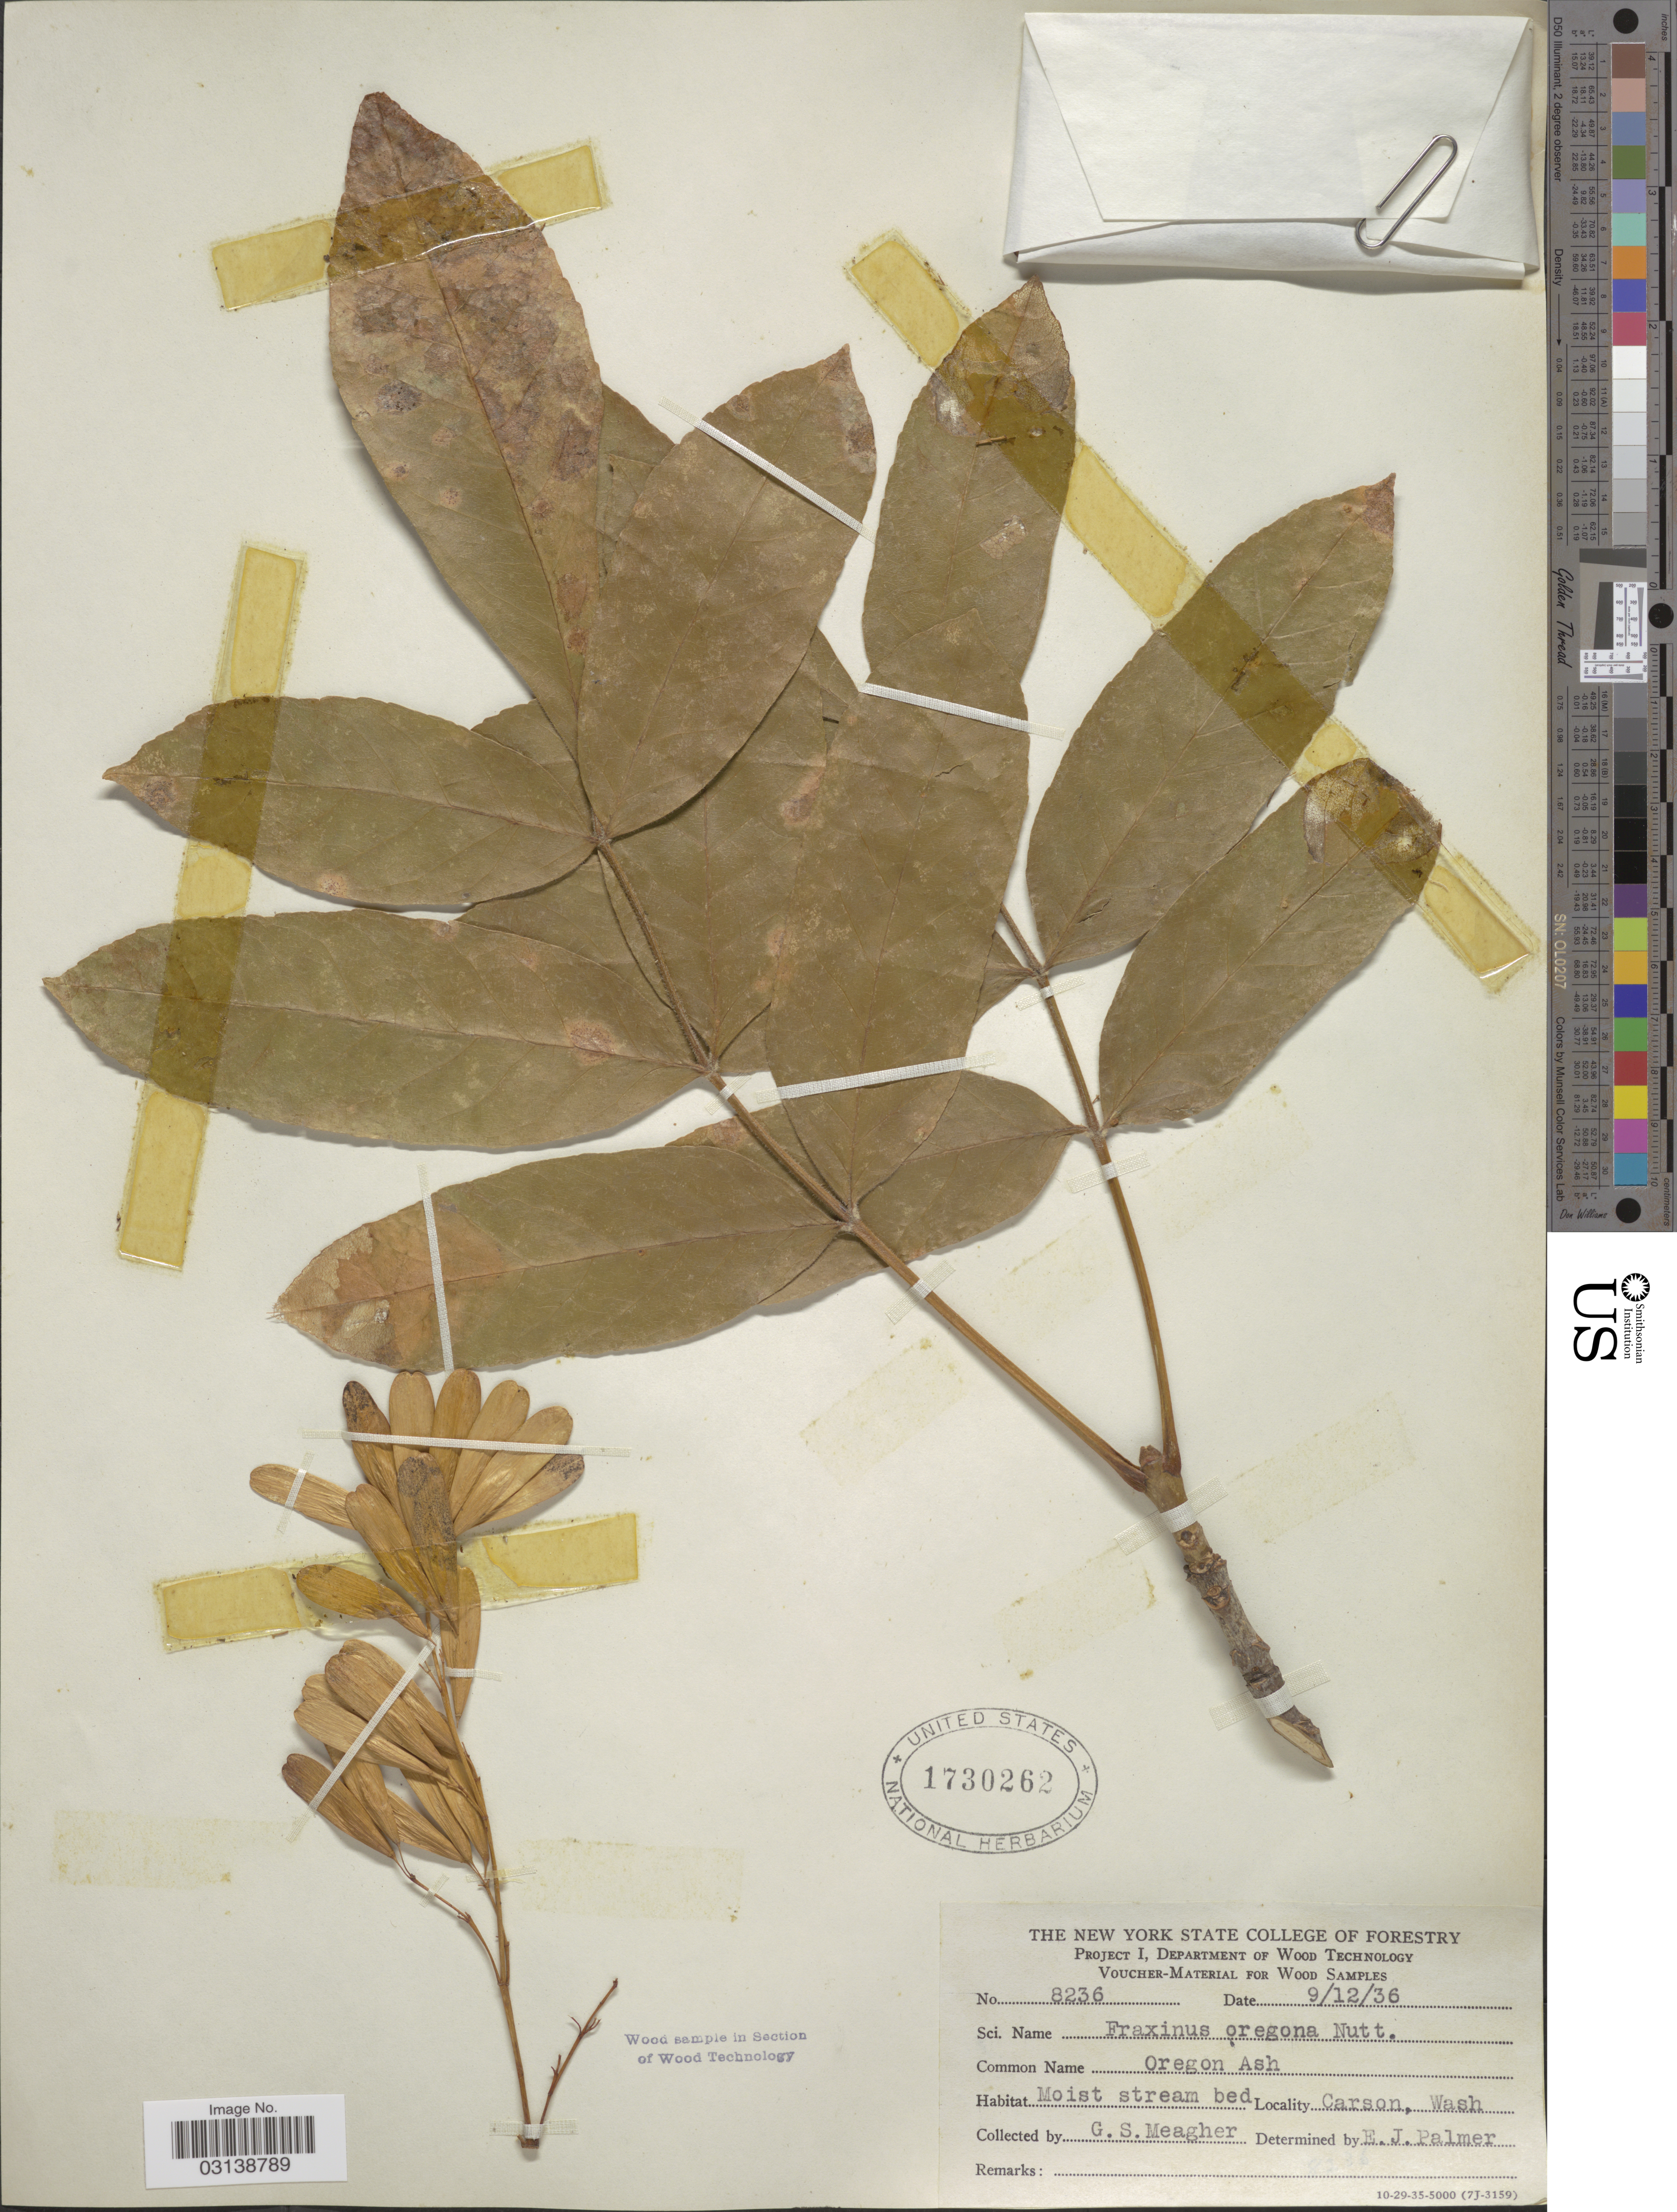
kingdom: Plantae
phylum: Tracheophyta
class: Magnoliopsida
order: Lamiales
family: Oleaceae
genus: Fraxinus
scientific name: Fraxinus latifolia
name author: Benth.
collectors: G. Meagher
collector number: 8236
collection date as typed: Transcribed d/m/y: 12/9/36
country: United States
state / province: Washington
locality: Carson.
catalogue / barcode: US 1730262